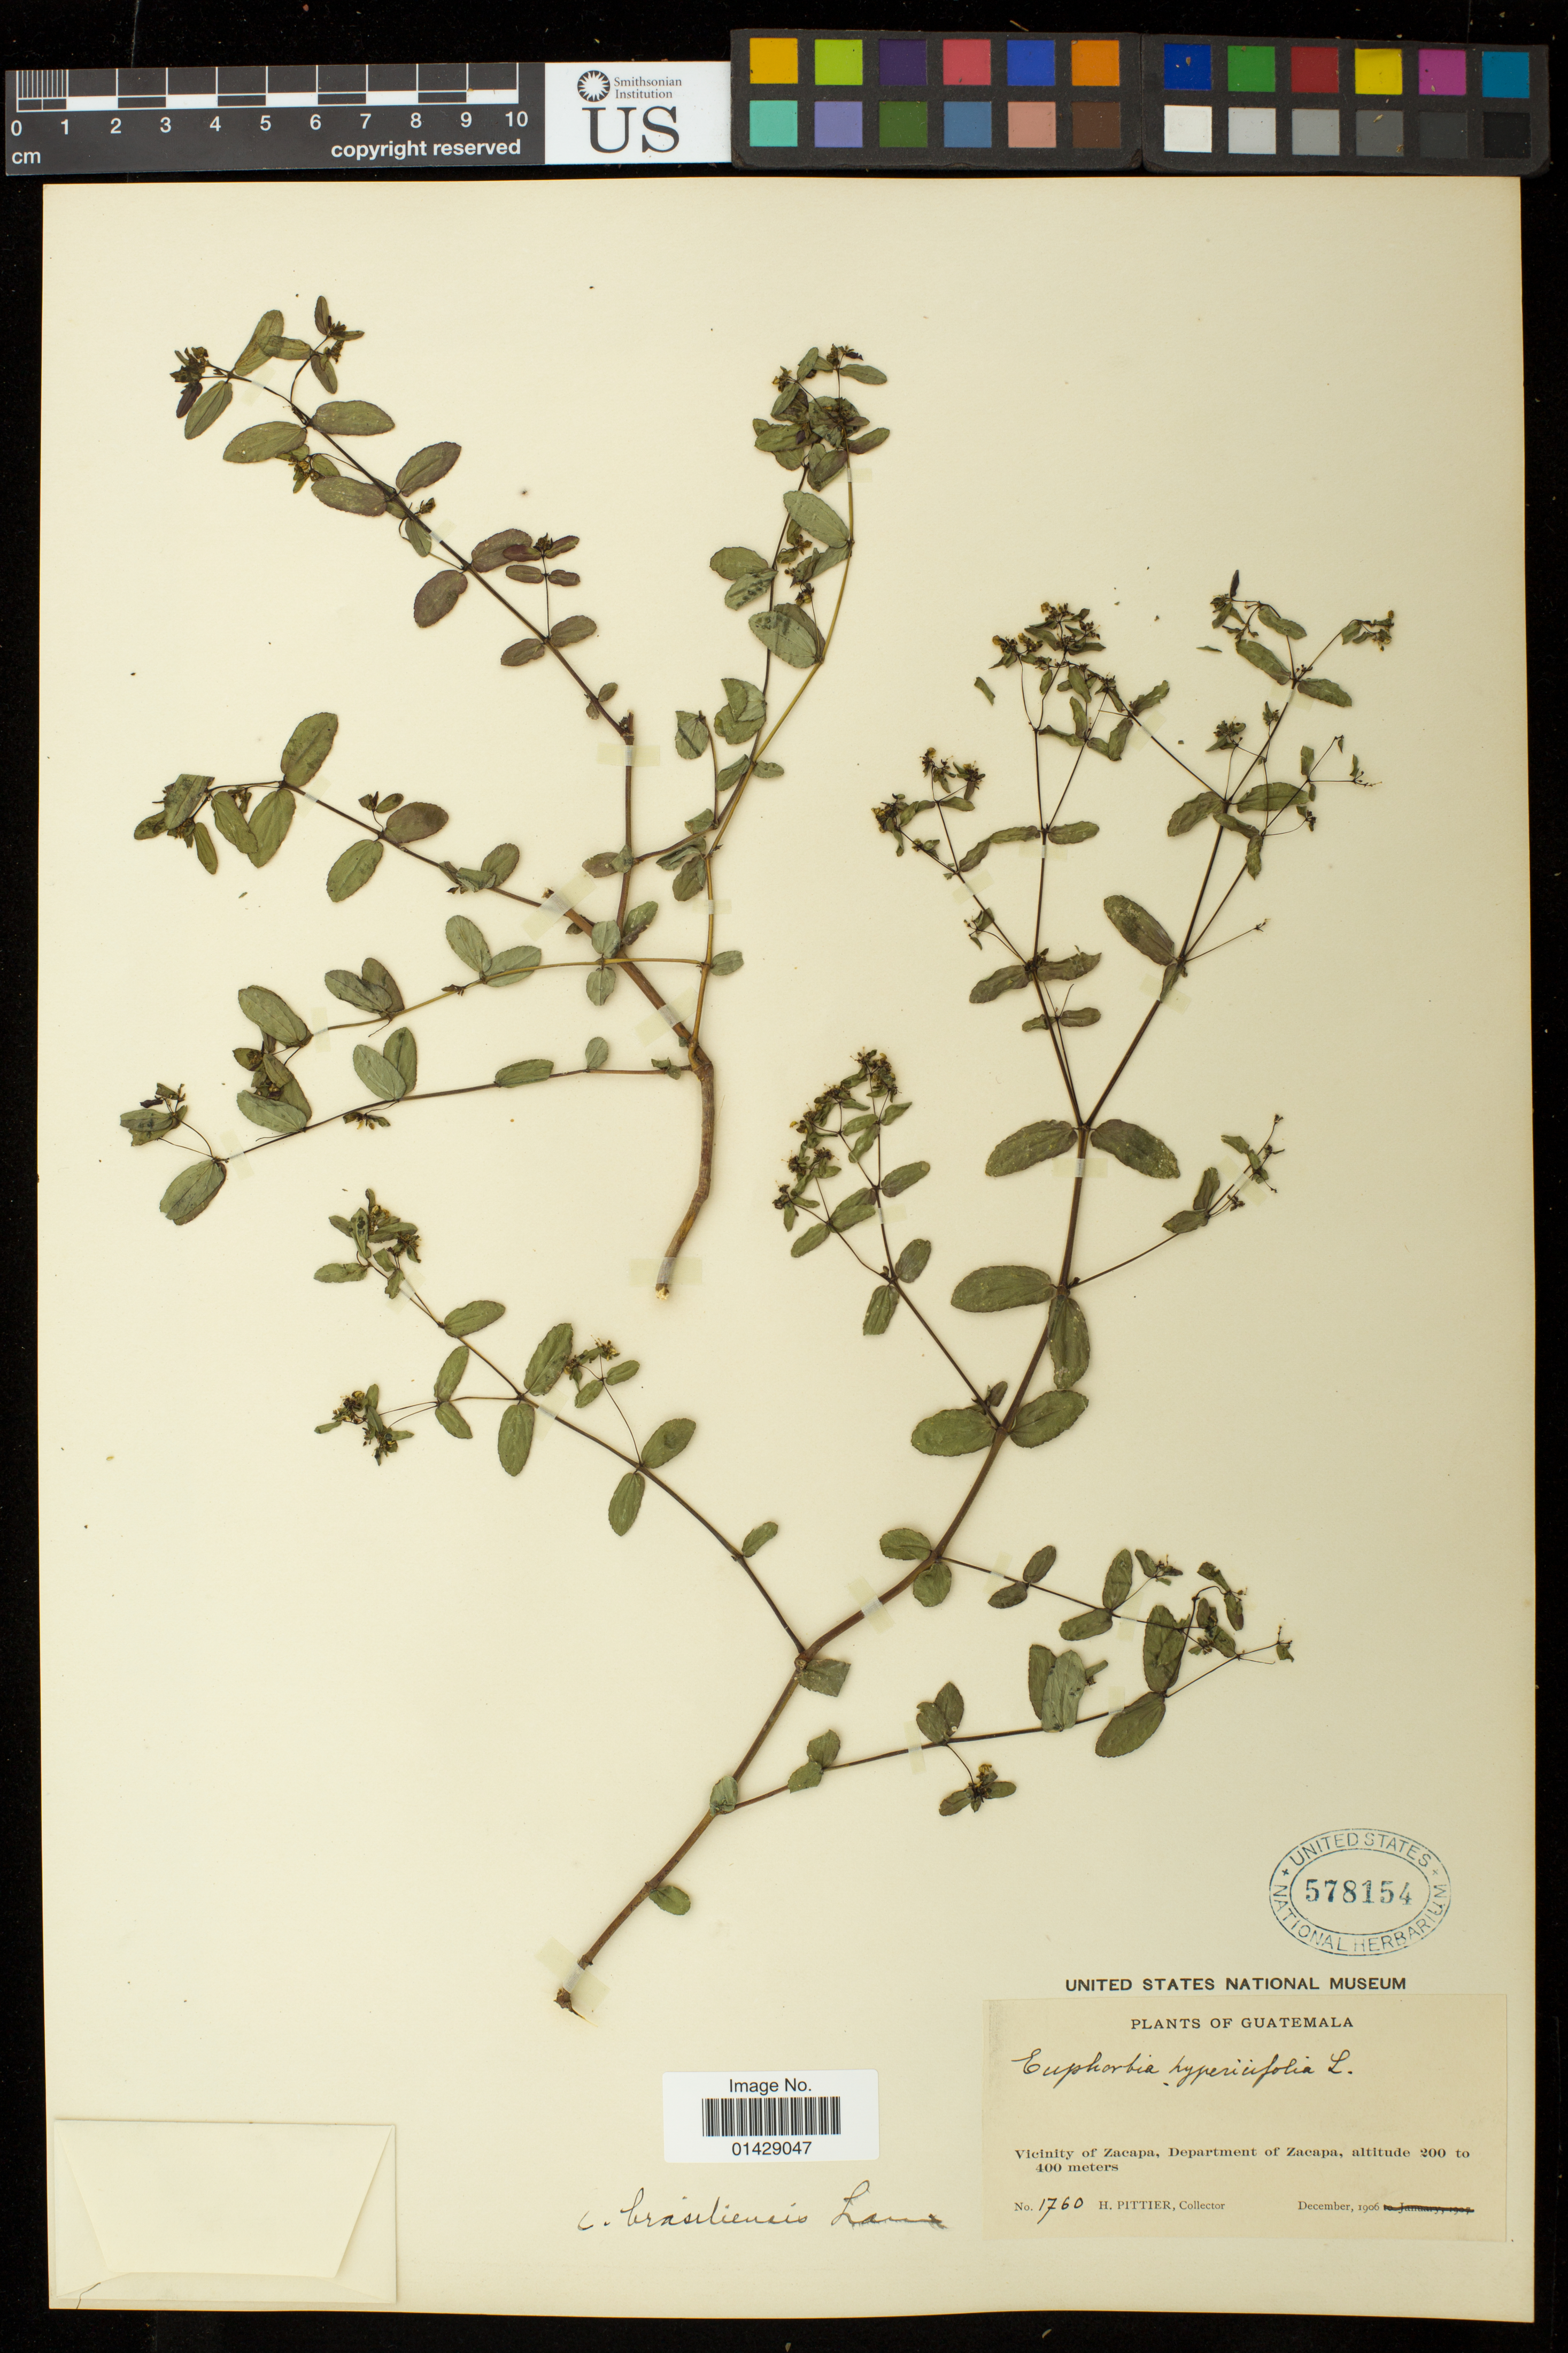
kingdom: Plantae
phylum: Tracheophyta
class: Magnoliopsida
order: Malpighiales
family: Euphorbiaceae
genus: Euphorbia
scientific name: Euphorbia hyssopifolia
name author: L.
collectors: H. F. Pittier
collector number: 1760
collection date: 1906-12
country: Guatemala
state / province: Zacapa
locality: Vicinity of Zacapa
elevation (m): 200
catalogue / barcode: US 578154